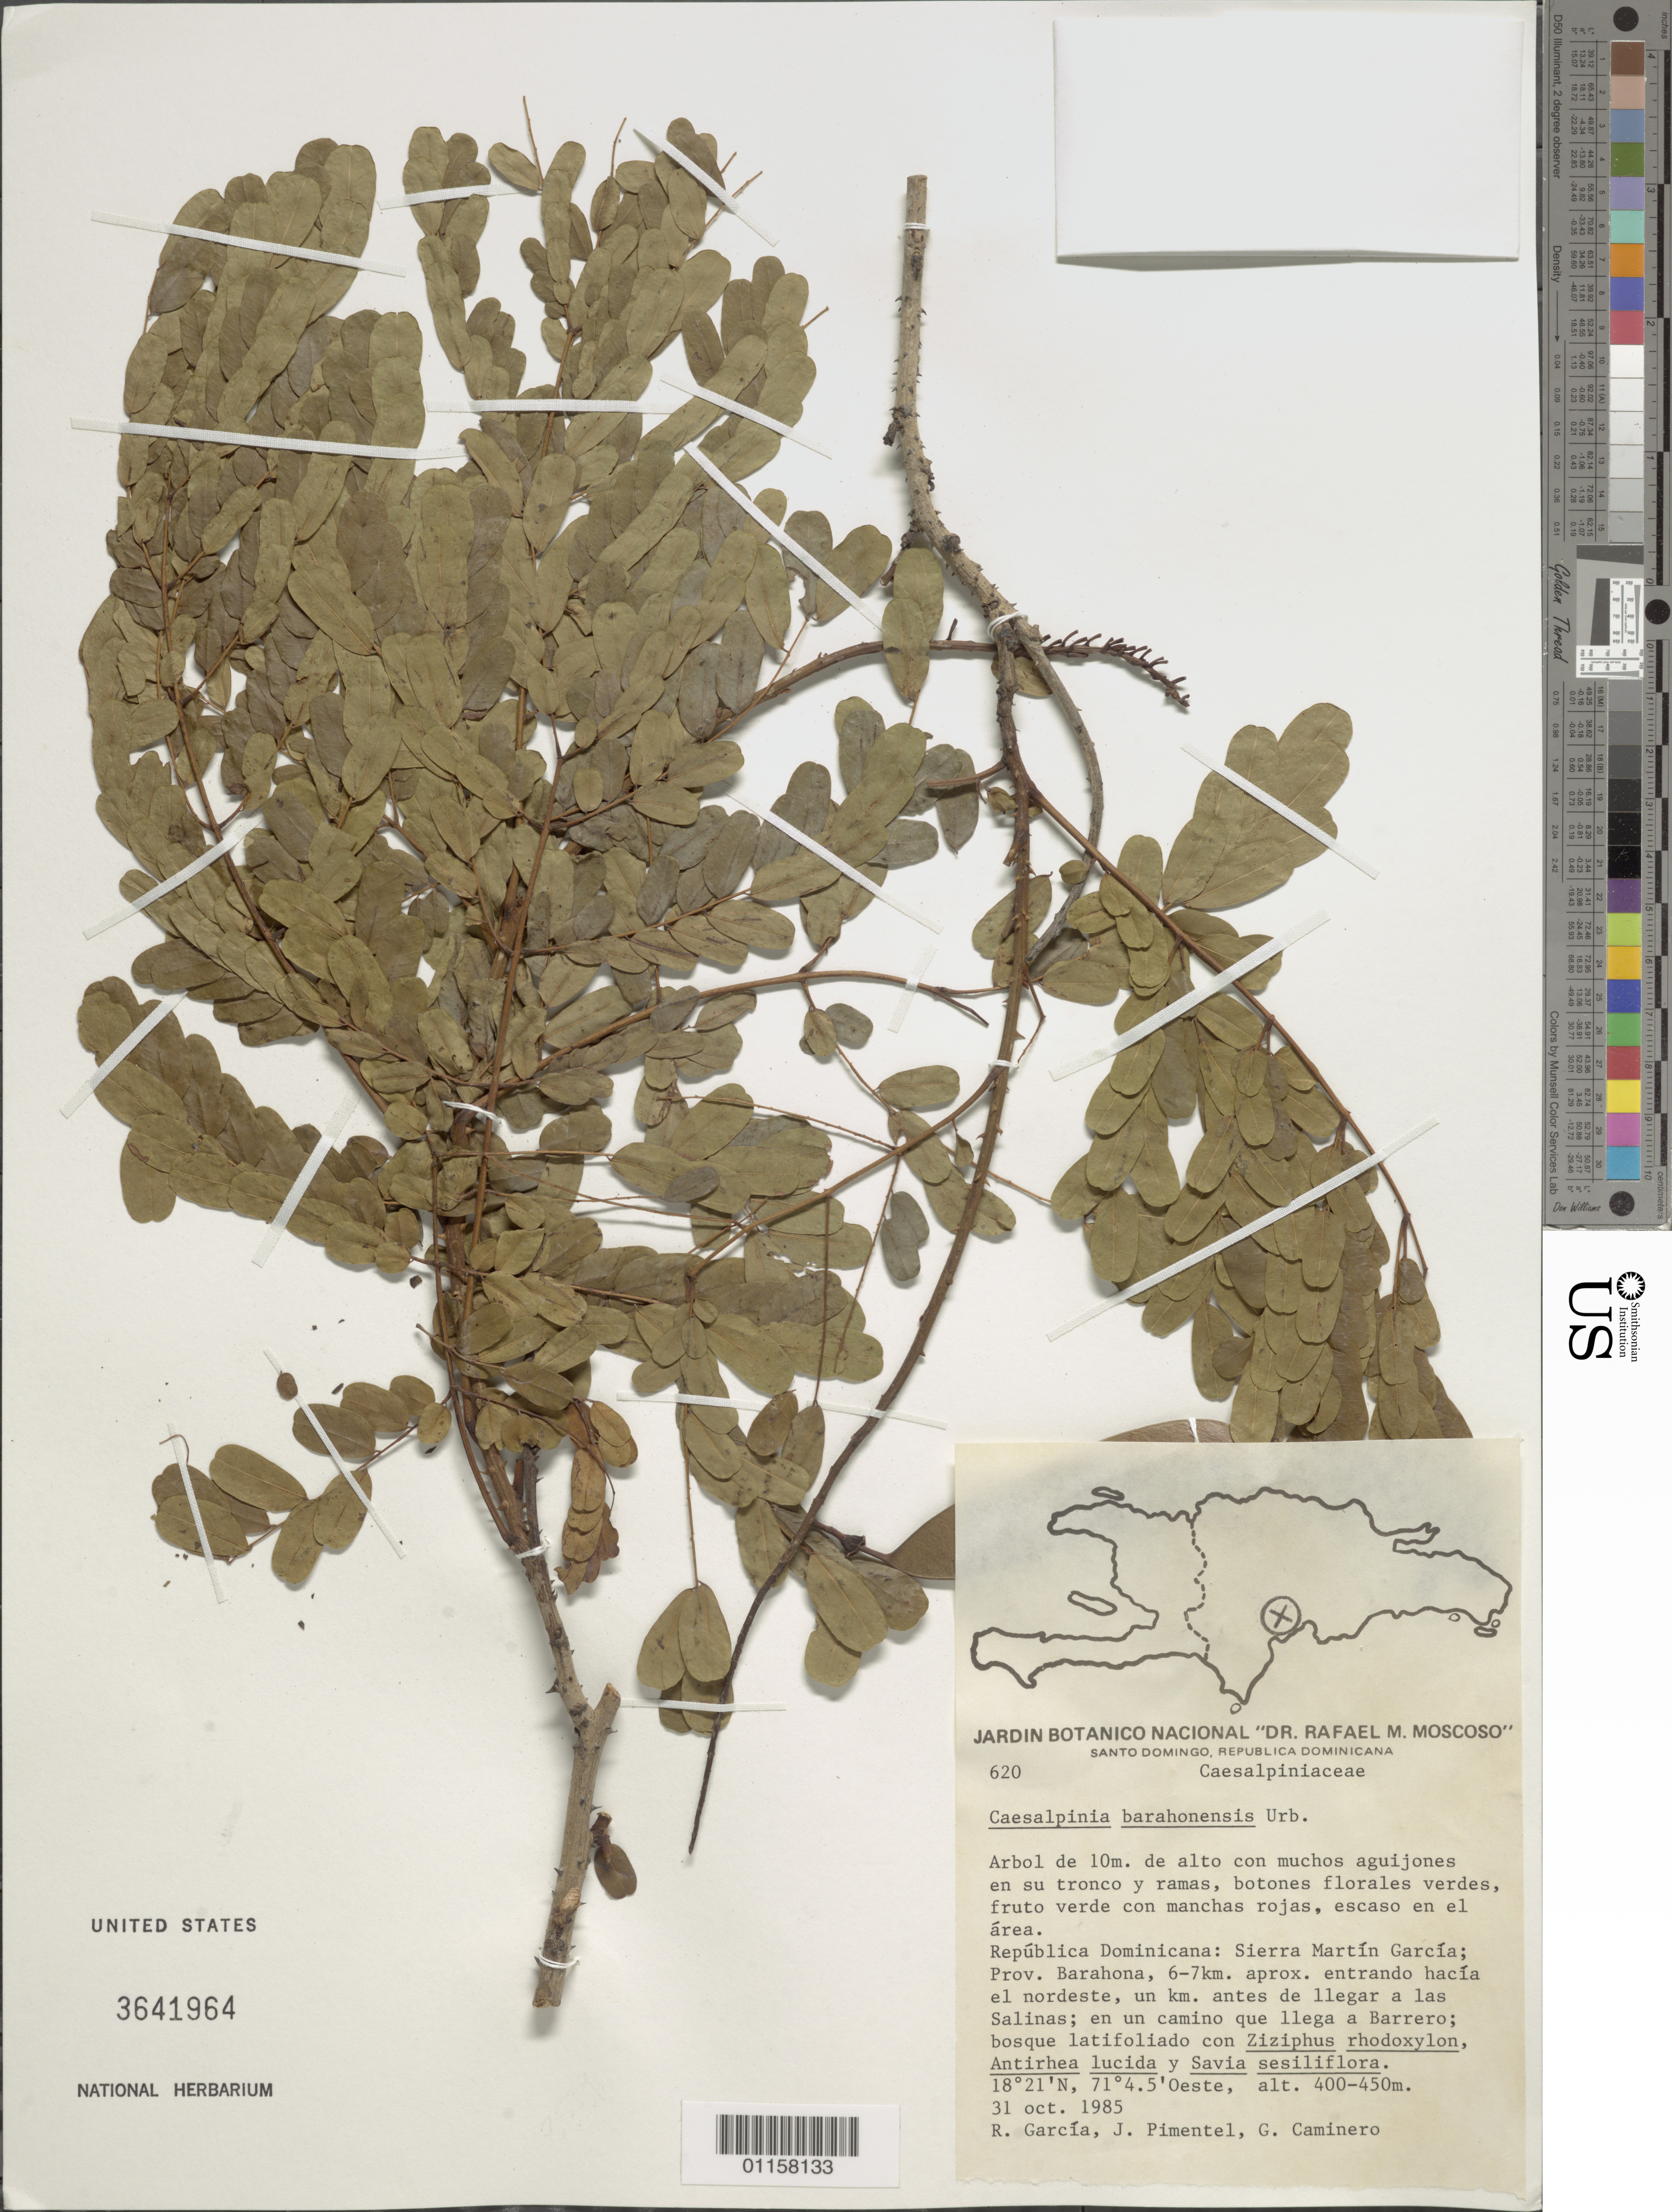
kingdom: Plantae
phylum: Tracheophyta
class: Magnoliopsida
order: Fabales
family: Fabaceae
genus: Caesalpinia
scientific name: Caesalpinia barahonensis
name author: Urb.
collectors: R. G. García, J. Pimentel & G. Caminero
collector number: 620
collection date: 1985-10-31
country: Dominican Republic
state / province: Barahona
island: Hispaniola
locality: Sierra Martín, 6-7 km aprox., entrando hacia el nordeste 1 km antes de llegar a Las Salinas; en un camino que llega a Barrero.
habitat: Bosque latifoliado con Ziziphus rhodoxylon, Antirhea lucida y Savia sessiliflora.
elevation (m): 400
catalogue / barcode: US 3641964